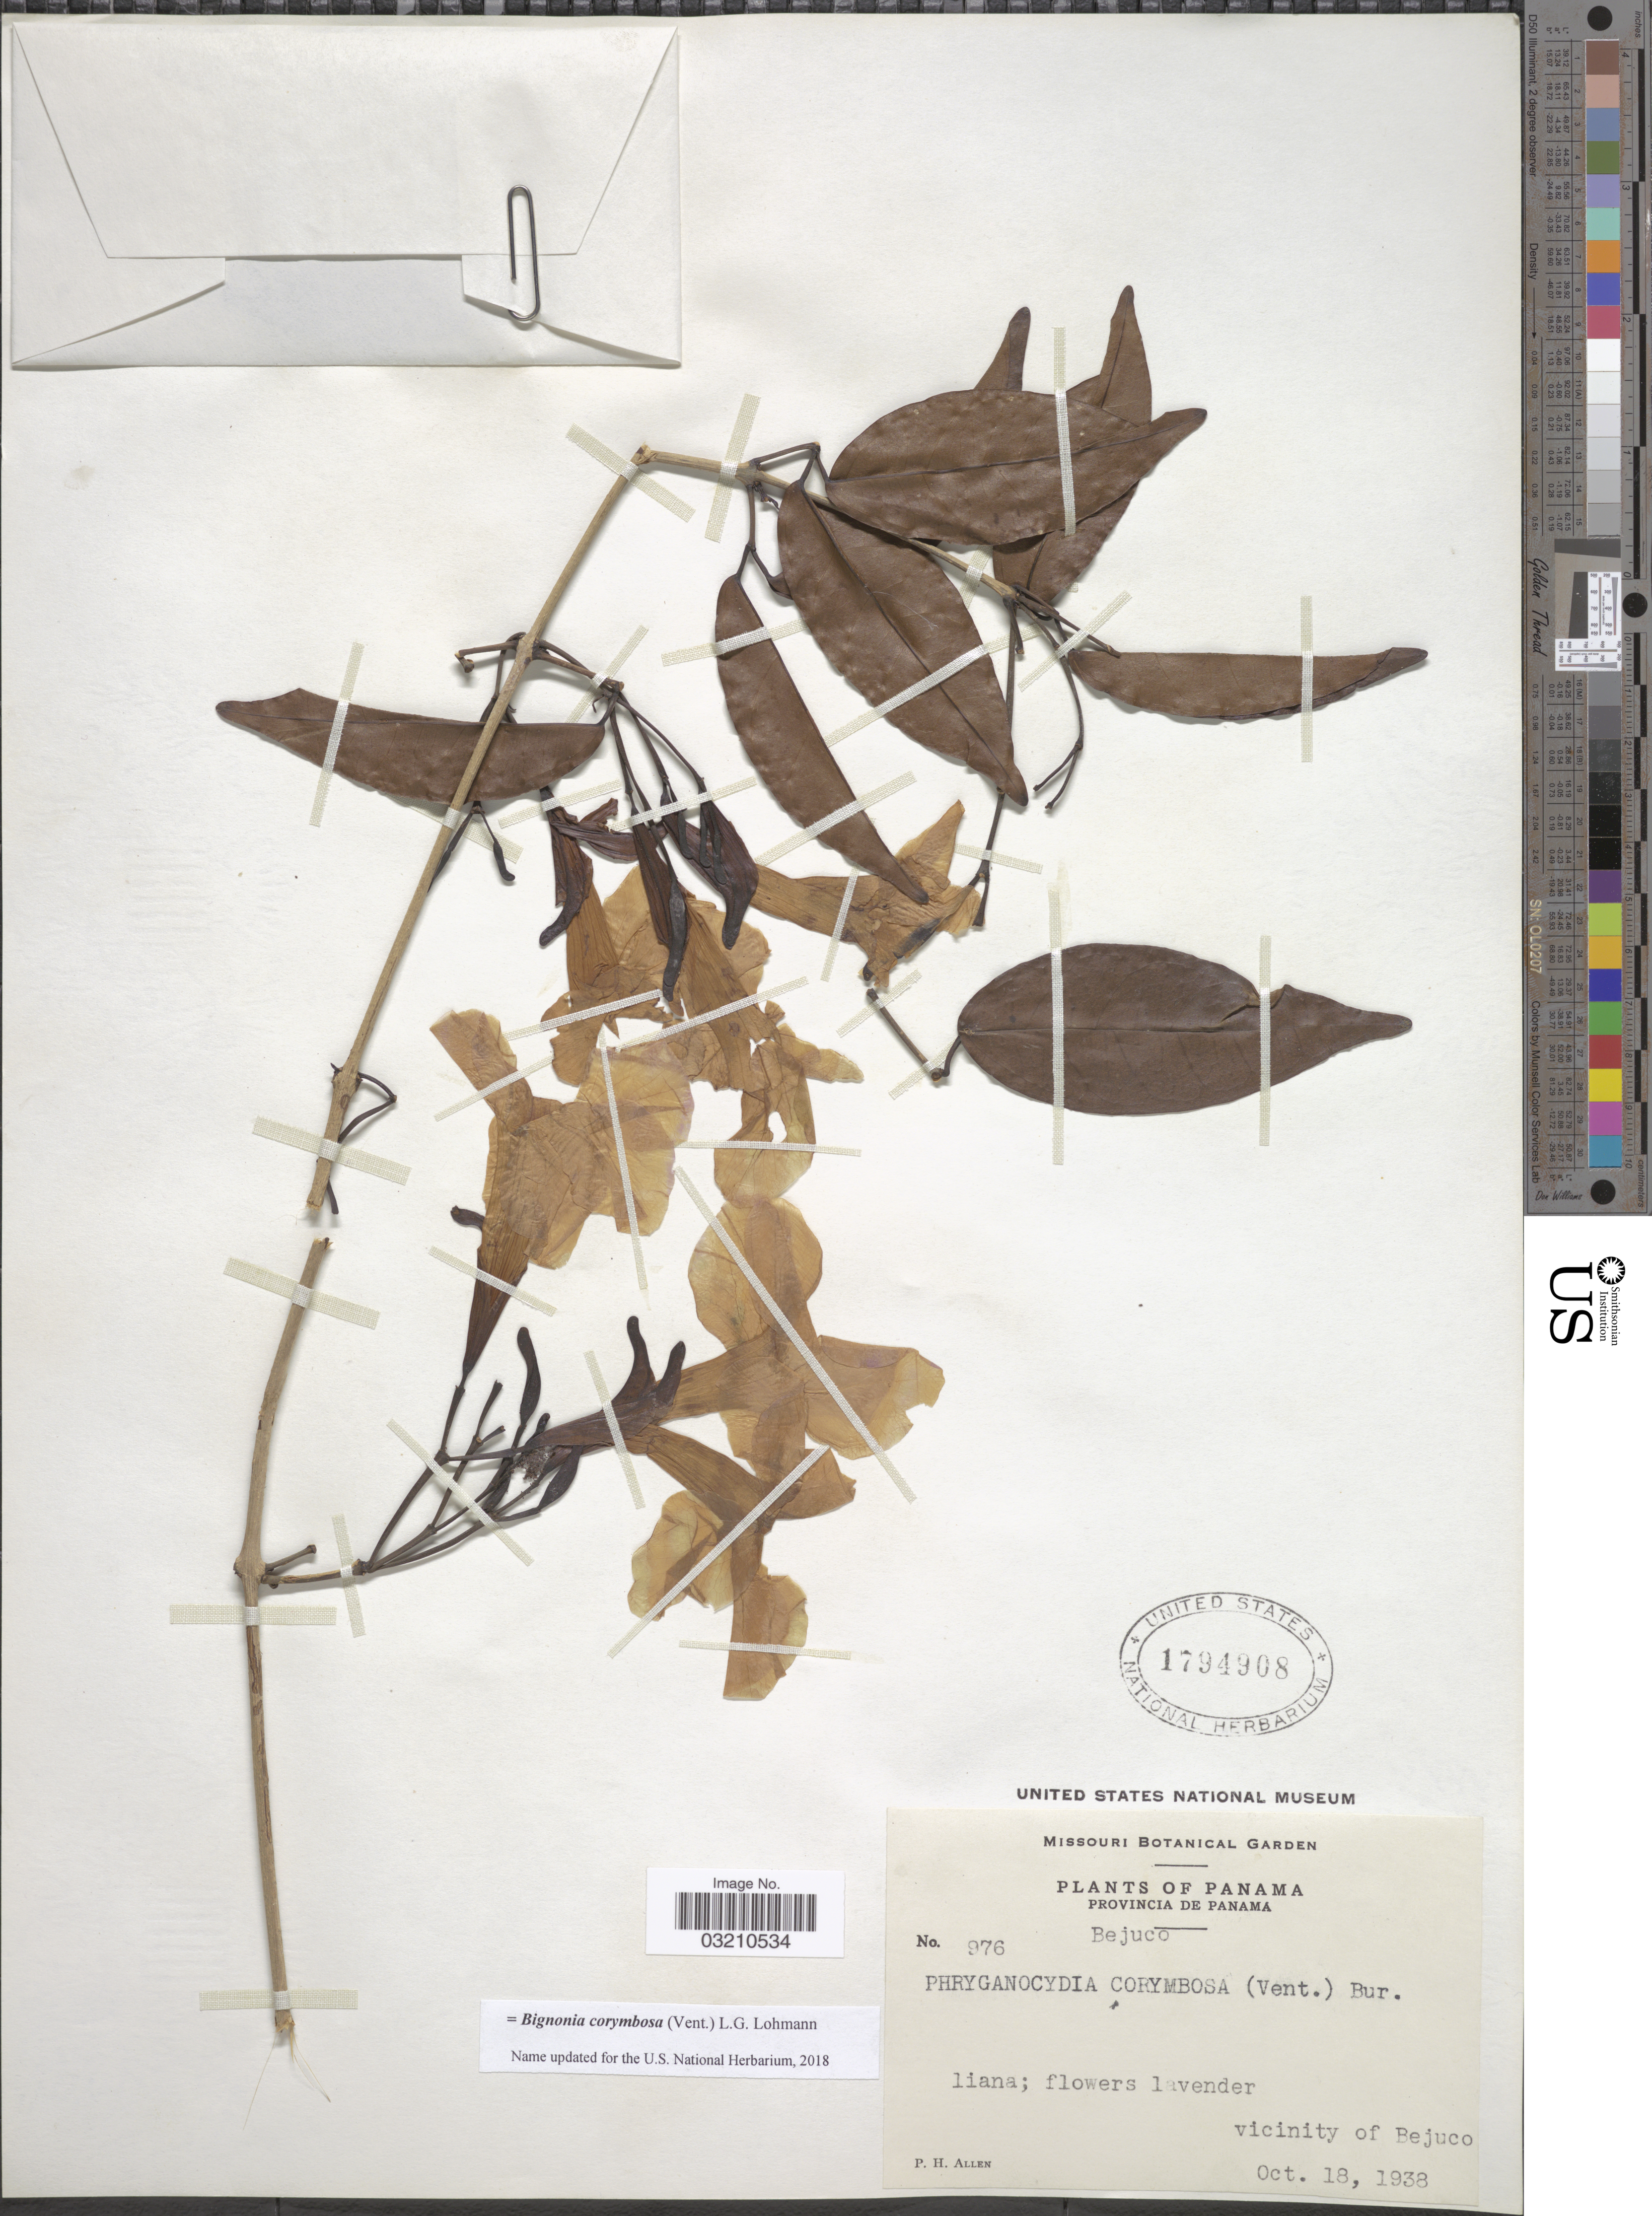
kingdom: Plantae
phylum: Tracheophyta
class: Magnoliopsida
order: Lamiales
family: Bignoniaceae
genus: Bignonia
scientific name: Bignonia corymbosa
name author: (Vent.) L.G. Lohmann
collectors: P. H. Allen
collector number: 976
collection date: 1938-10-18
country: Panama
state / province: Panamá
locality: Bejuco. Vicinity of Bejuco.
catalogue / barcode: US 1794908